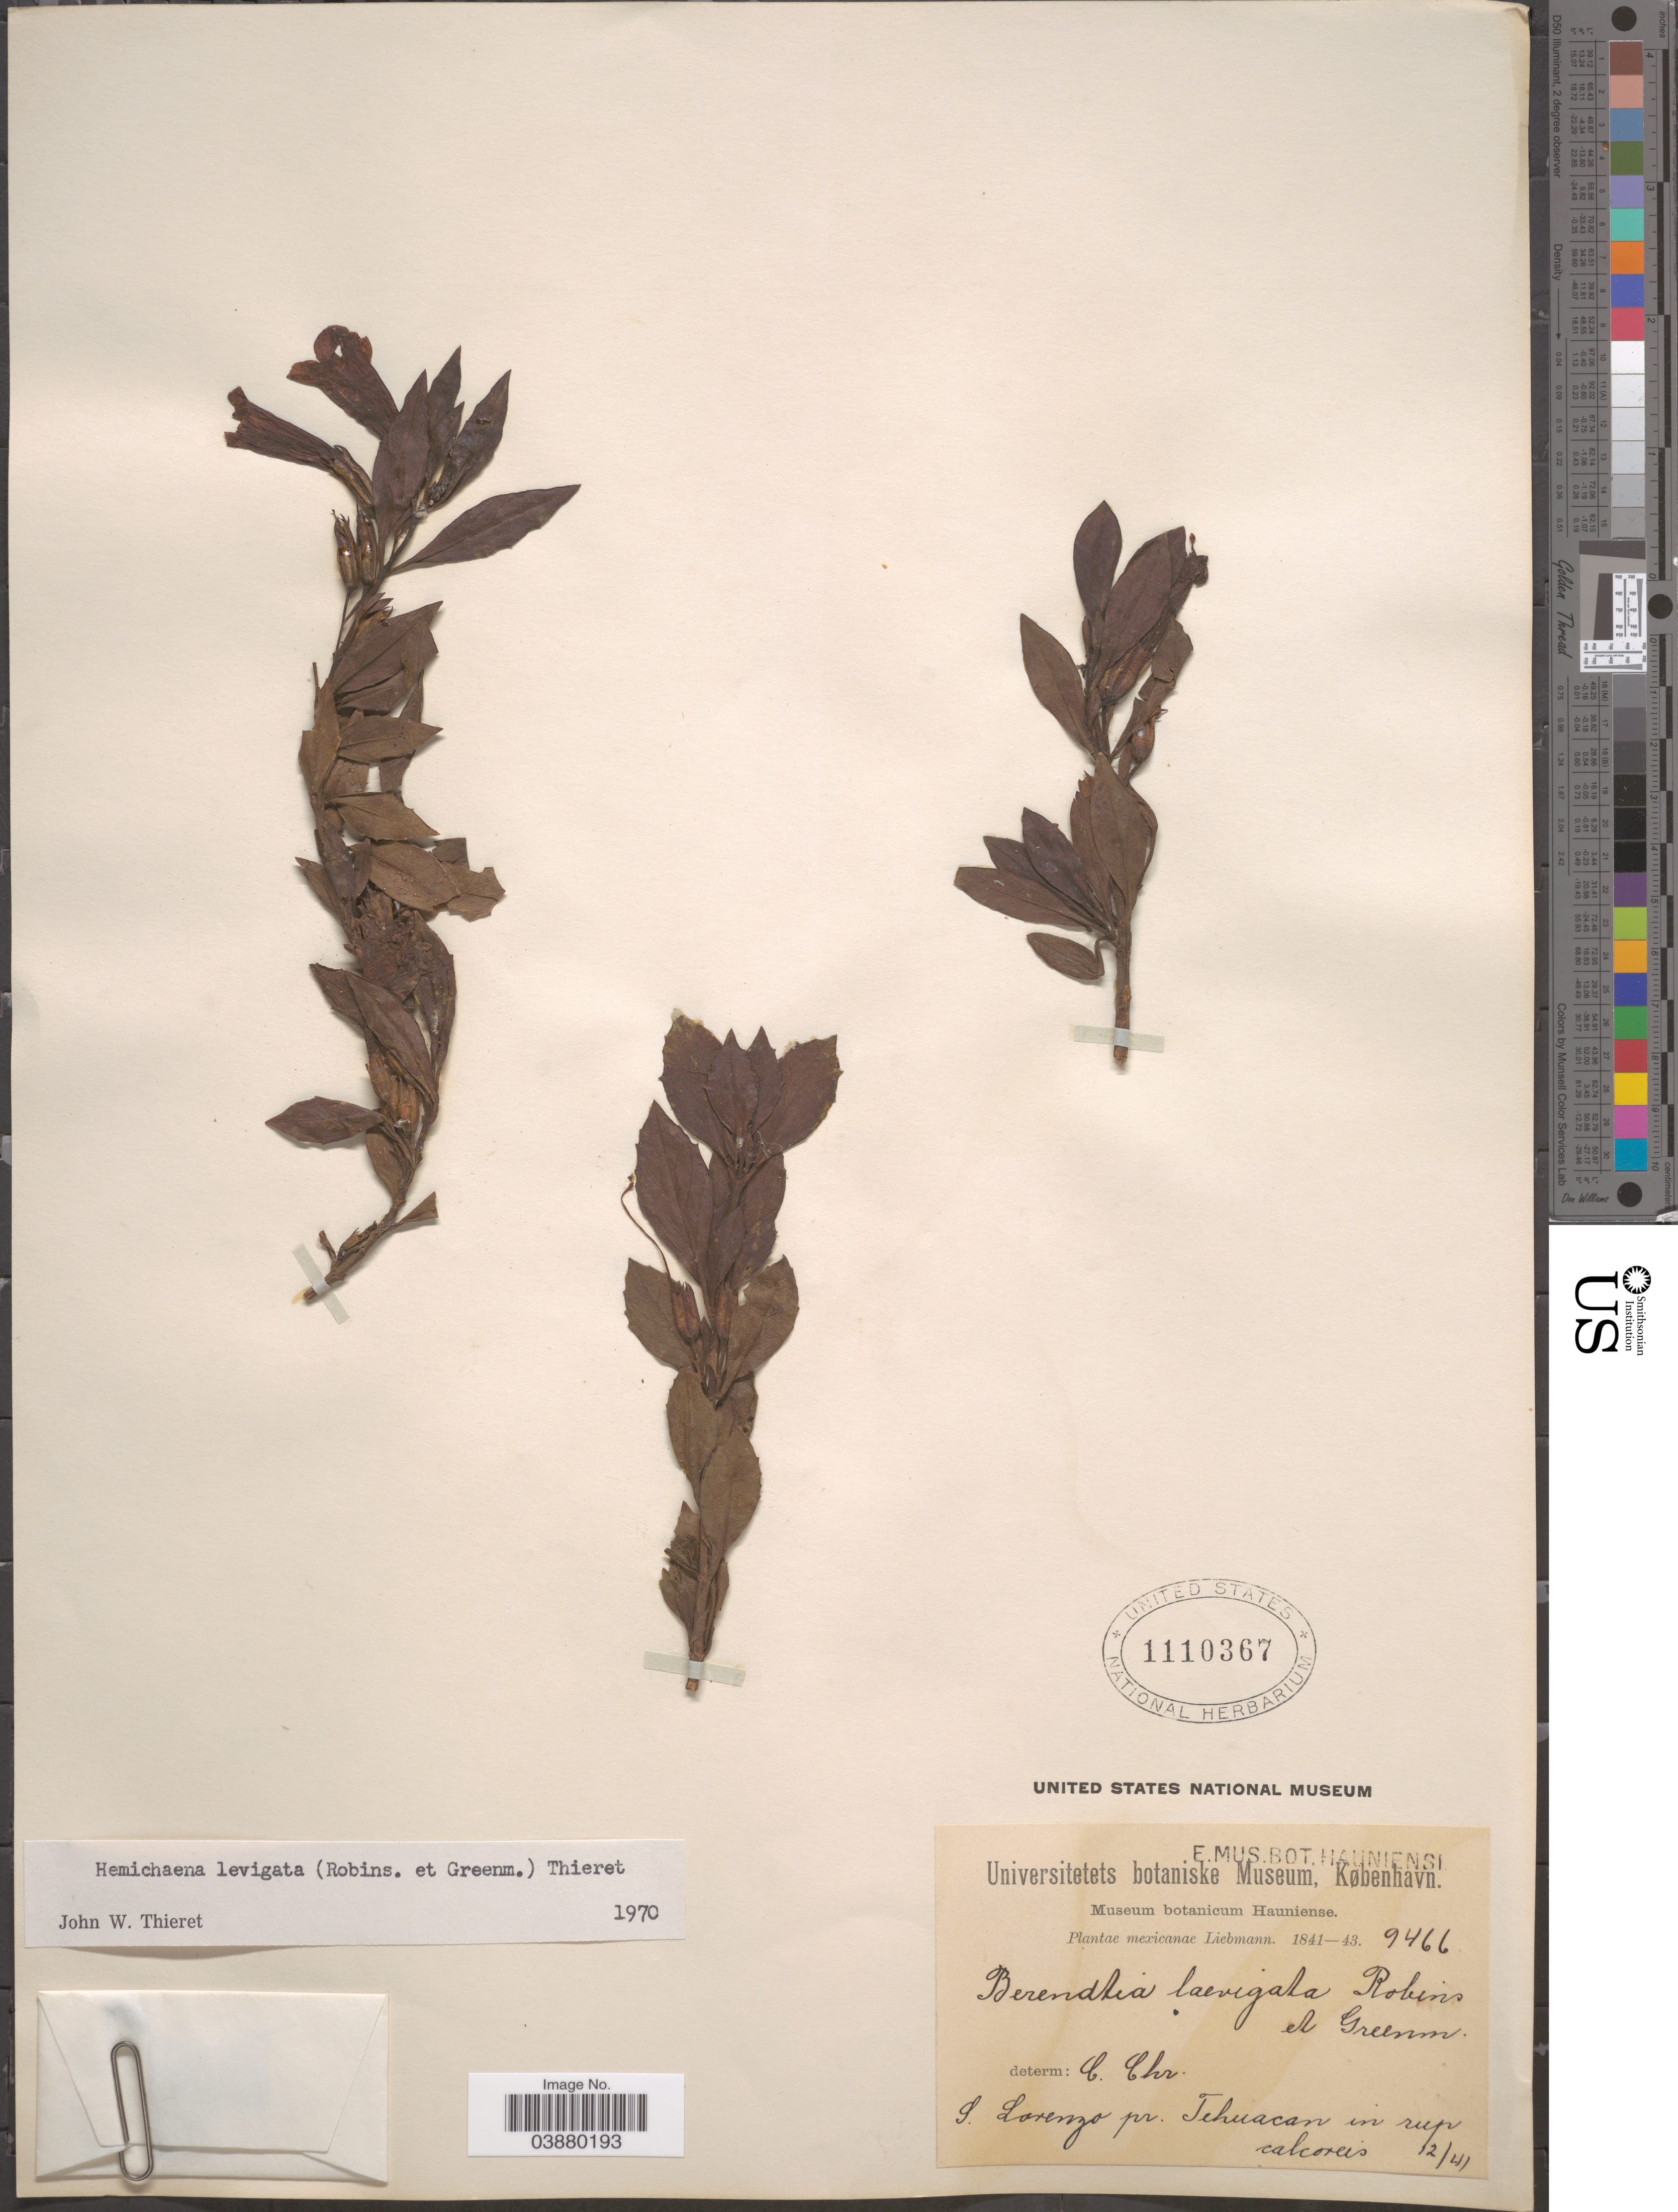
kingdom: Plantae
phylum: Tracheophyta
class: Magnoliopsida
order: Lamiales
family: Phrymaceae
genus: Hemichaena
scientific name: Hemichaena levigata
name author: (B.L. Rob. & Greenm.) Thieret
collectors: Liebmann, --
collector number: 9466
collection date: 1841-12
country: Mexico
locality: S. Lorenzo pr. Tehuacan.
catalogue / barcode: US 1110367